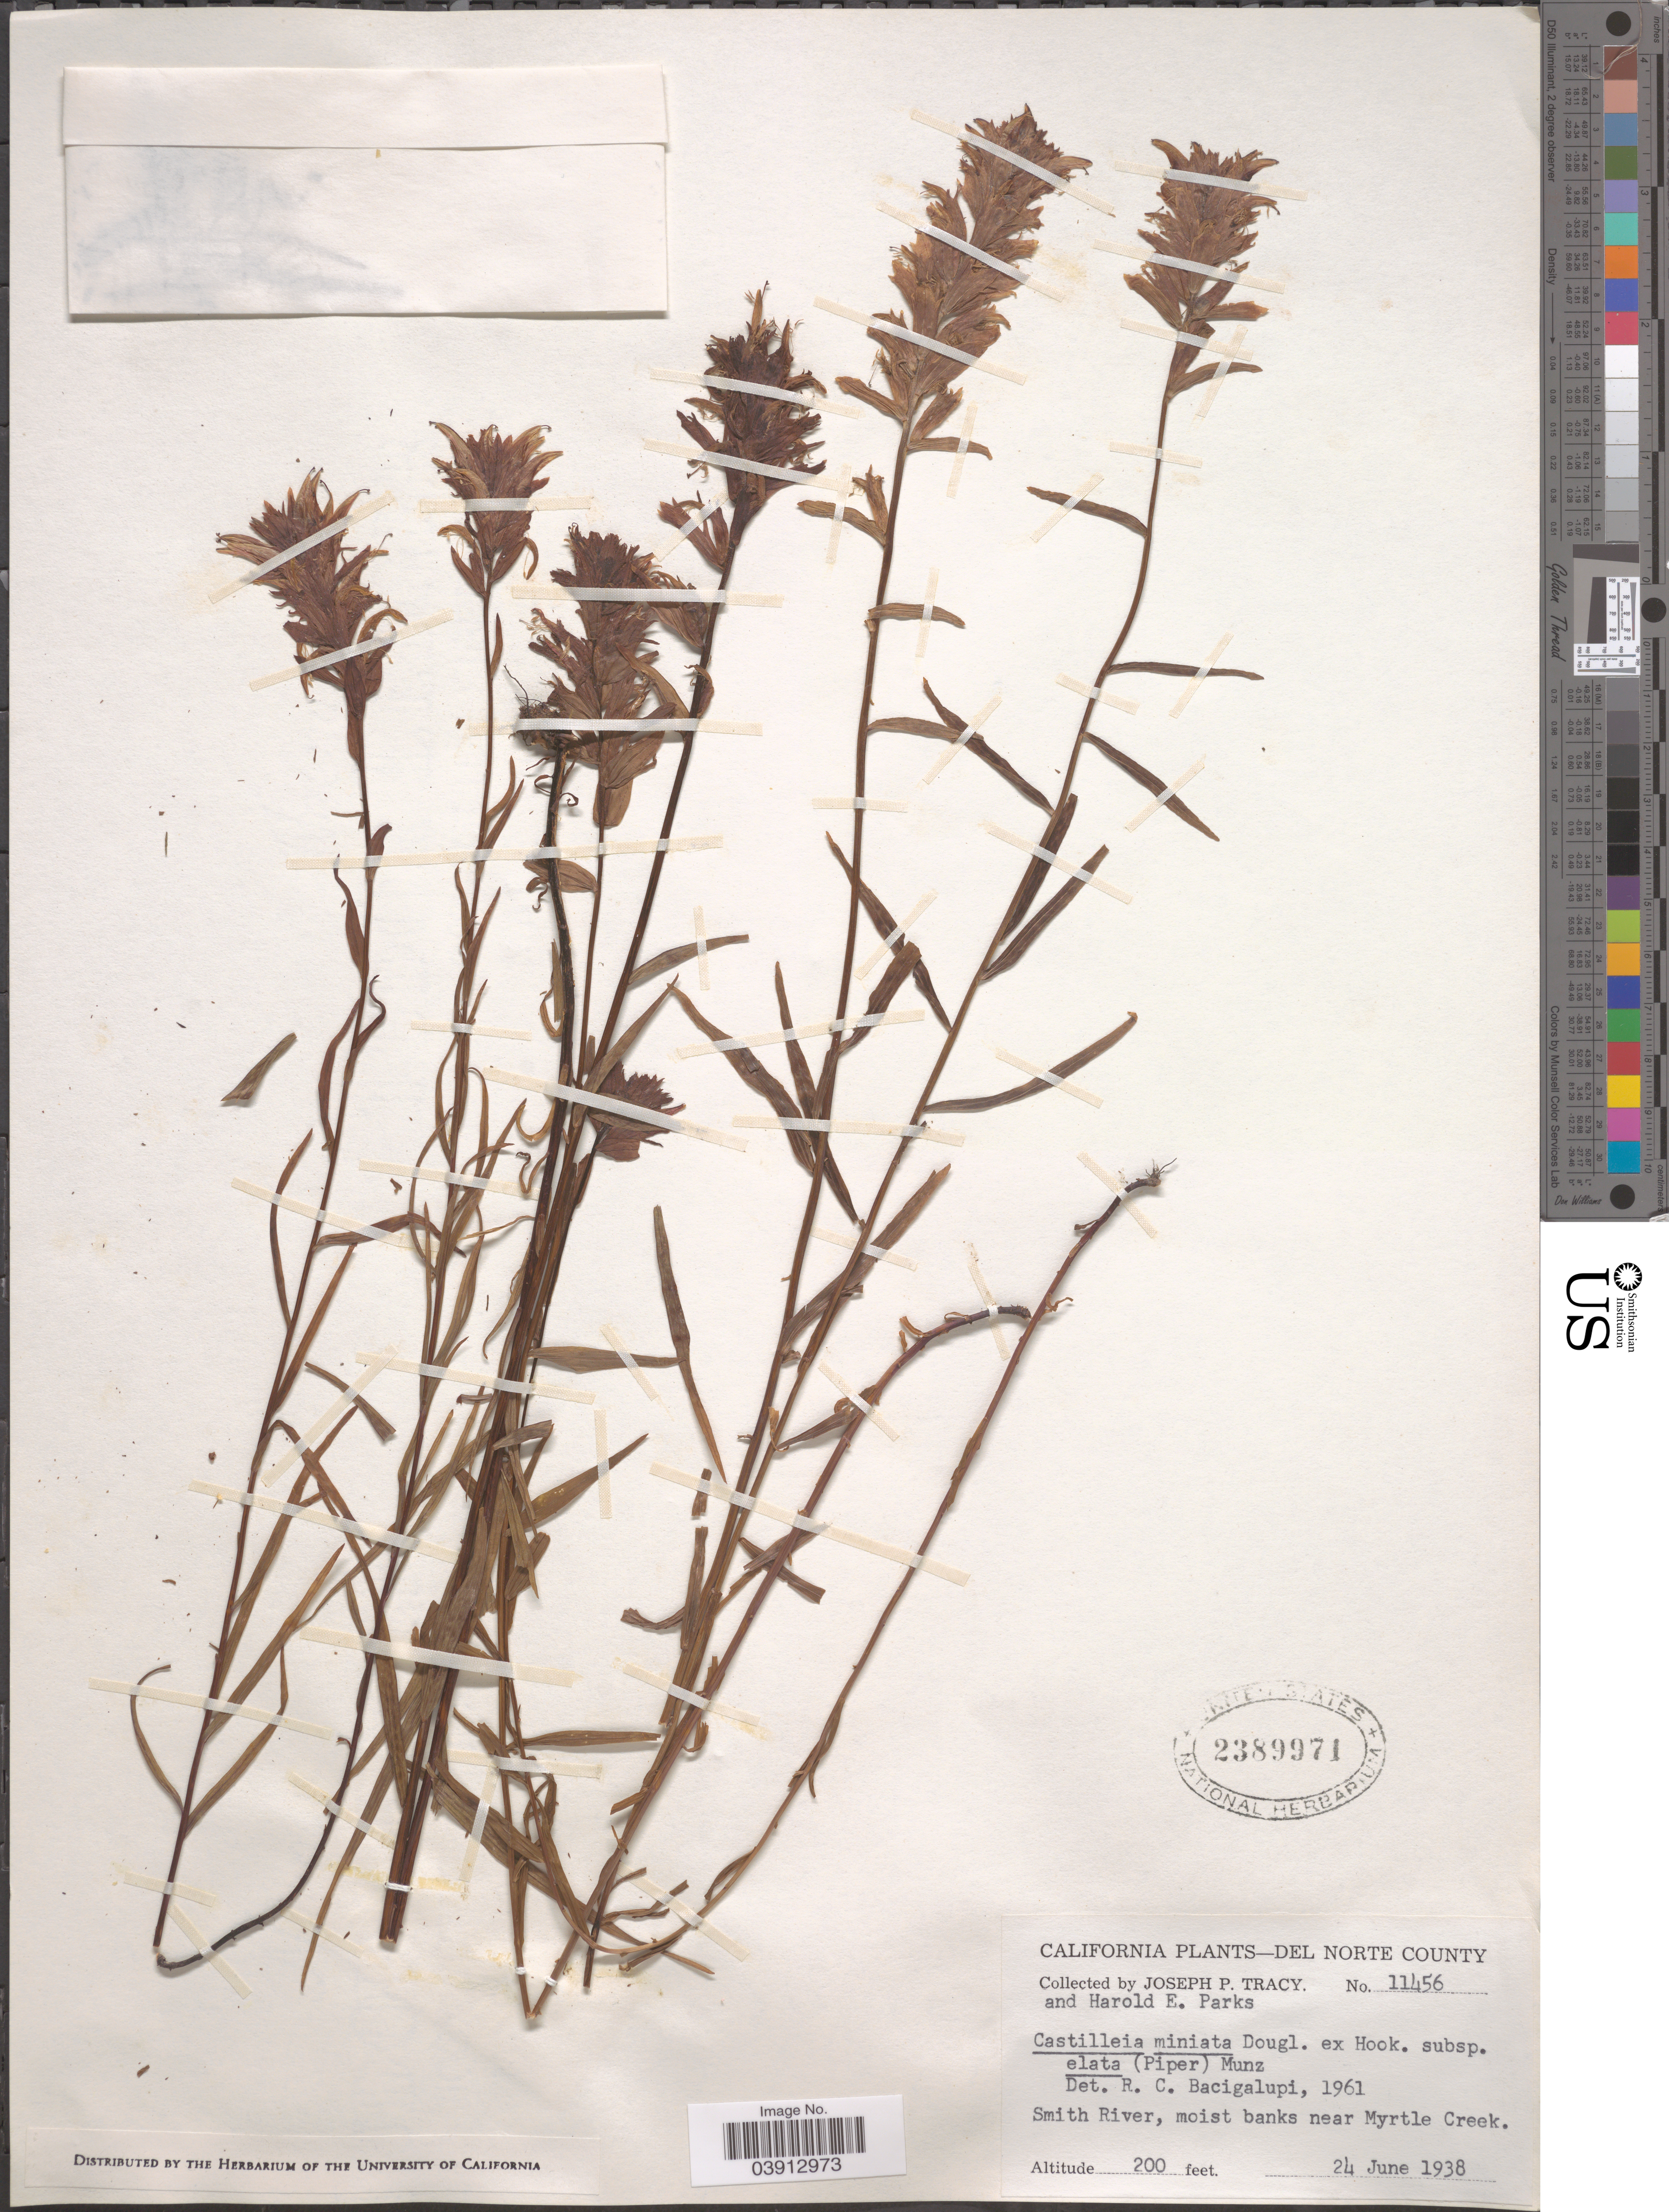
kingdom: Plantae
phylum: Tracheophyta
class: Magnoliopsida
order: Lamiales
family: Orobanchaceae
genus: Castilleja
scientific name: Castilleja miniata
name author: Douglas ex Hook.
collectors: J. Tracy & H. E. Parks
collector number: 11456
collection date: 1938-06-24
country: United States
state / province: California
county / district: Del Norte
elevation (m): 61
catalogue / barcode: US 2389971